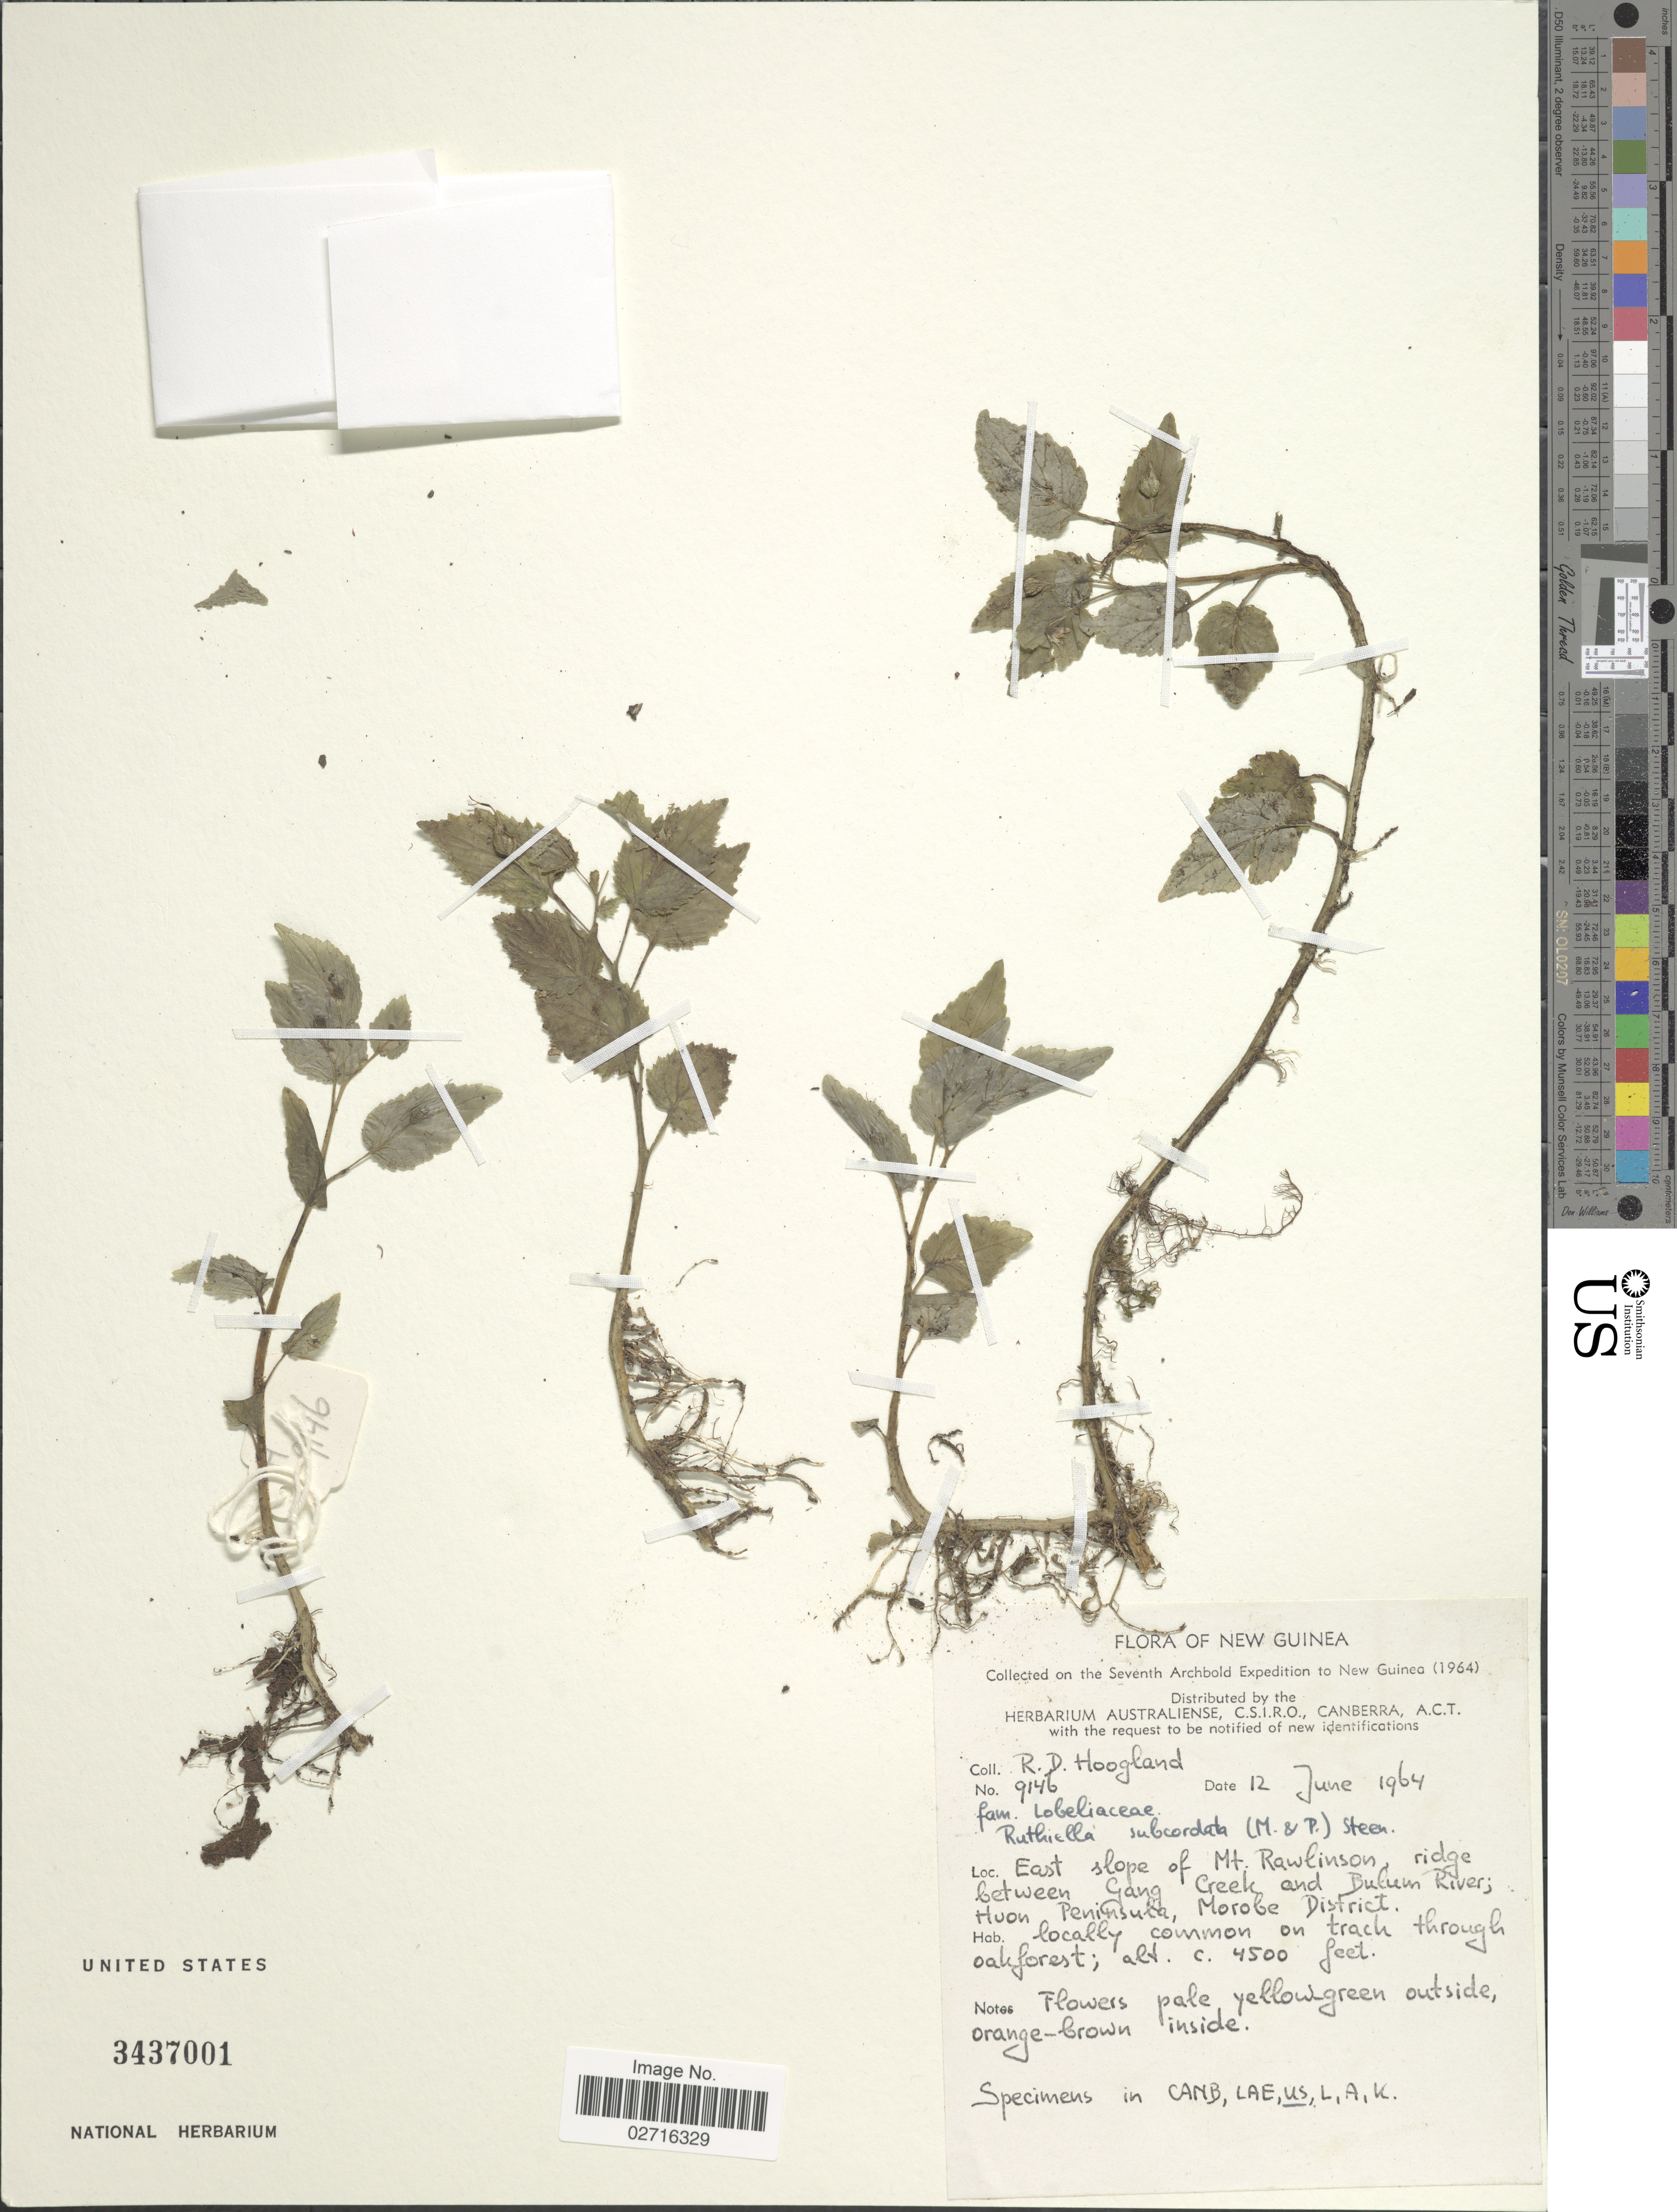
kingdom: Plantae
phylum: Tracheophyta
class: Magnoliopsida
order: Asterales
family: Campanulaceae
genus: Ruthiella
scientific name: Ruthiella subcordata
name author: (Merr. & L.M. Perry) Steenis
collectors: R. D. Hoogland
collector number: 9146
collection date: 1964-06-12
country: Papua New Guinea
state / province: Morobe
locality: New Guinea, East slope of Mt. Rawlinson, ridge between Gang Creek and Bulum River; Huon Peninsula, Morobe District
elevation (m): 1372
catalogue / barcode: US 3437001